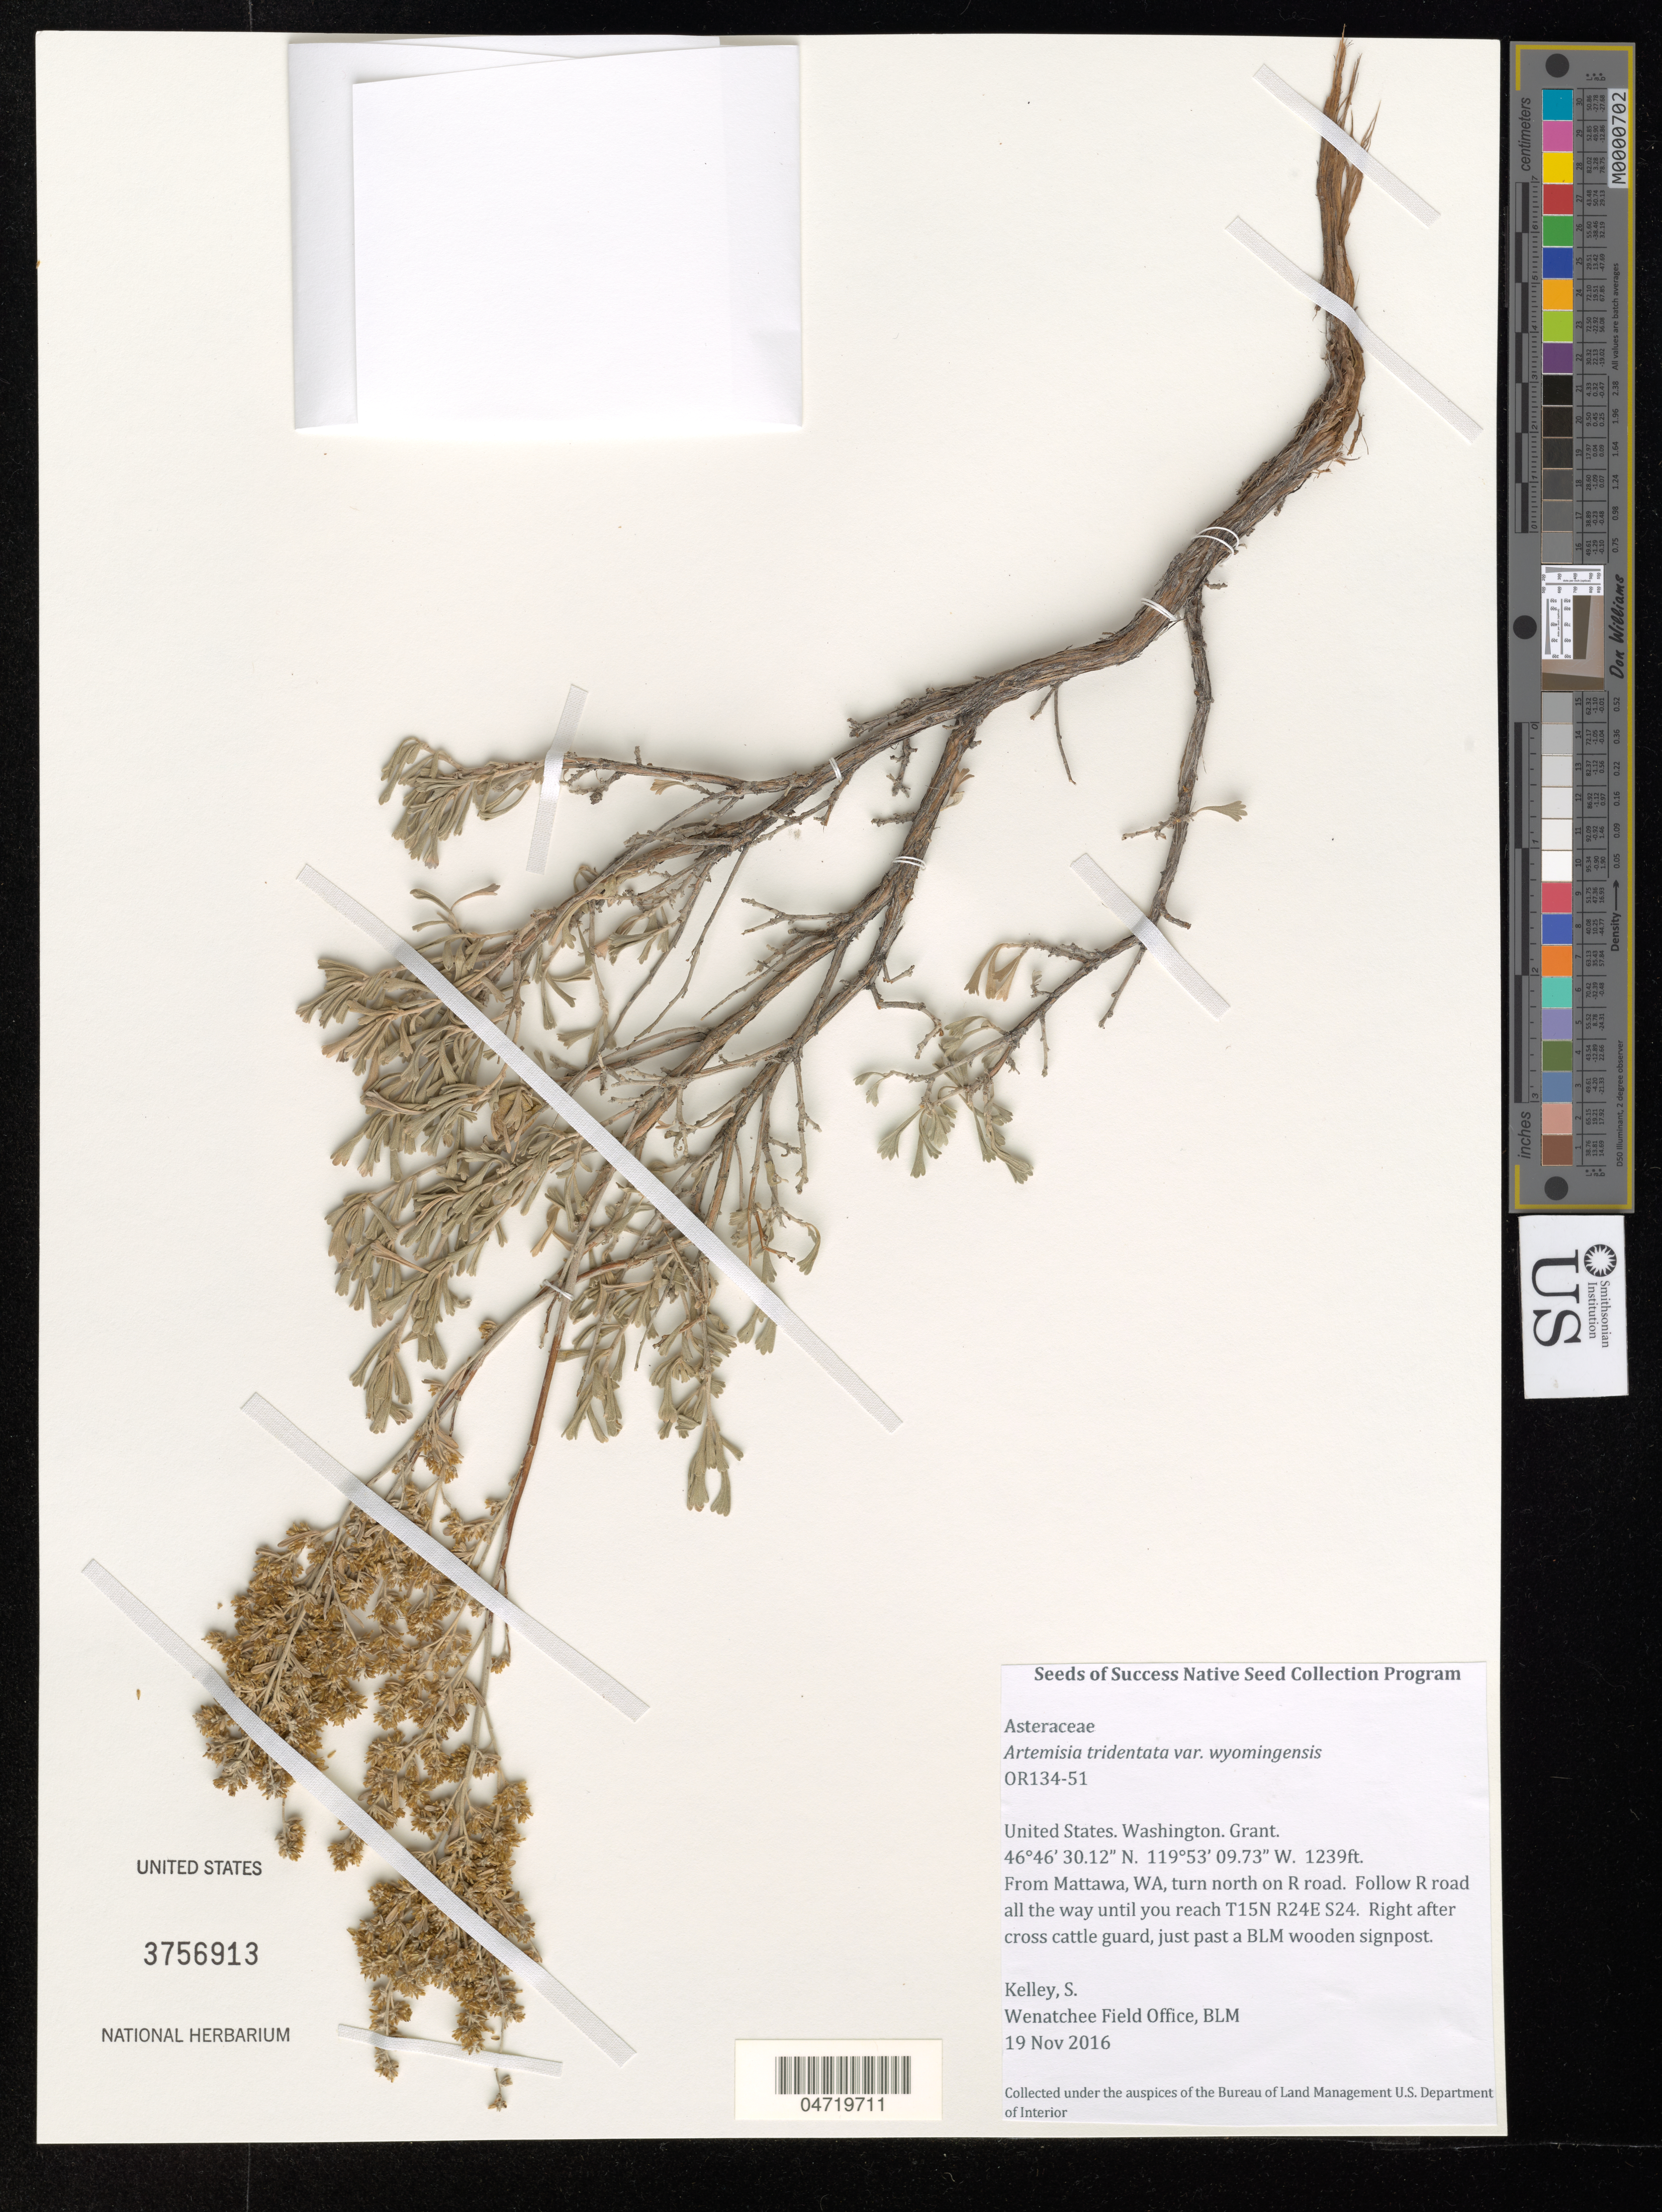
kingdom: Plantae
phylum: Tracheophyta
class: Magnoliopsida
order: Asterales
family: Asteraceae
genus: Artemisia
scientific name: Artemisia tridentata subsp. wyomingensis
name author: (Beetle & A.L. Young) S.L. Welsh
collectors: S. Kelley, M. Boyter, T. Hender & G. Graber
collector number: OR134-51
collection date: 2016-11-07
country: United States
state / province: Washington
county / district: Grant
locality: Saddle Mountains, Sentinel Peak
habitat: Shrub-steppe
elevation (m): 378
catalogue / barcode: US 3756913